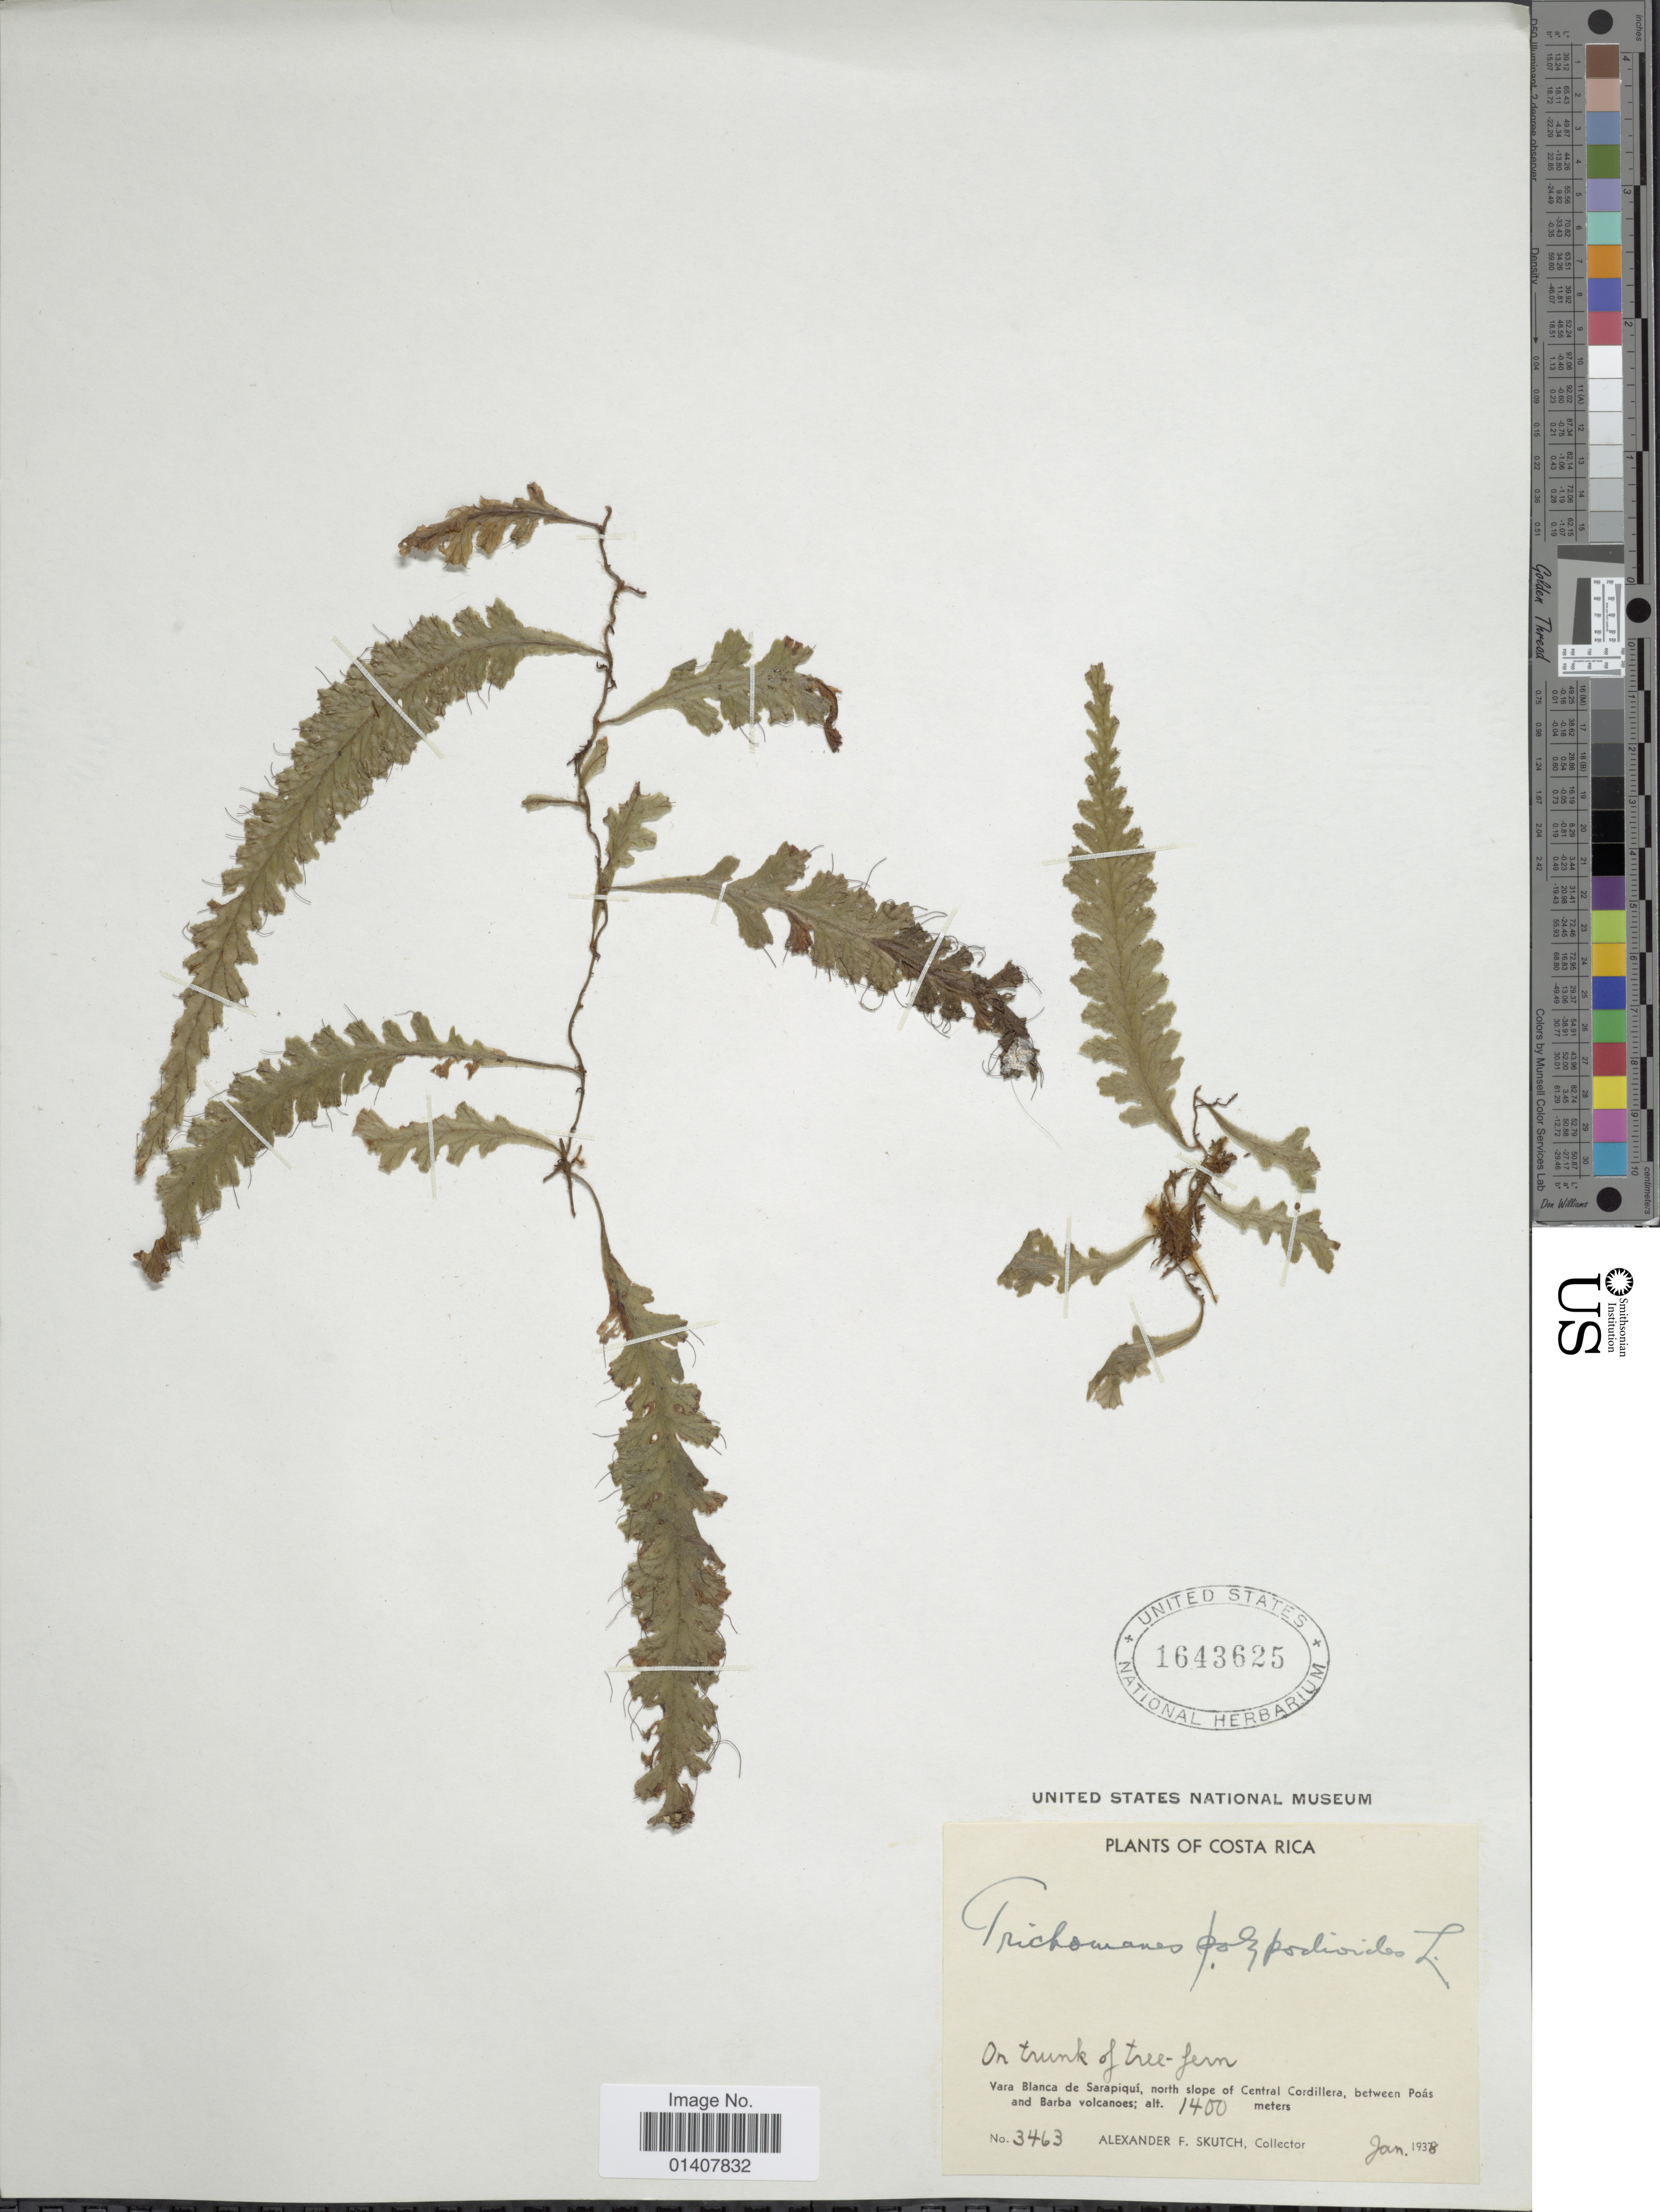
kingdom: Plantae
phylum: Tracheophyta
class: Polypodiopsida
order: Hymenophyllales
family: Hymenophyllaceae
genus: Trichomanes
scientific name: Trichomanes polypodioides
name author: L.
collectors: A. F. Skutch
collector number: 3463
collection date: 1938-01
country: Costa Rica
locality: Vara Blanca de Sarapiqui, north slope of Central Cordillera, between Poás and Barba volcanoes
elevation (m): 1400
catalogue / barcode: US 1643625